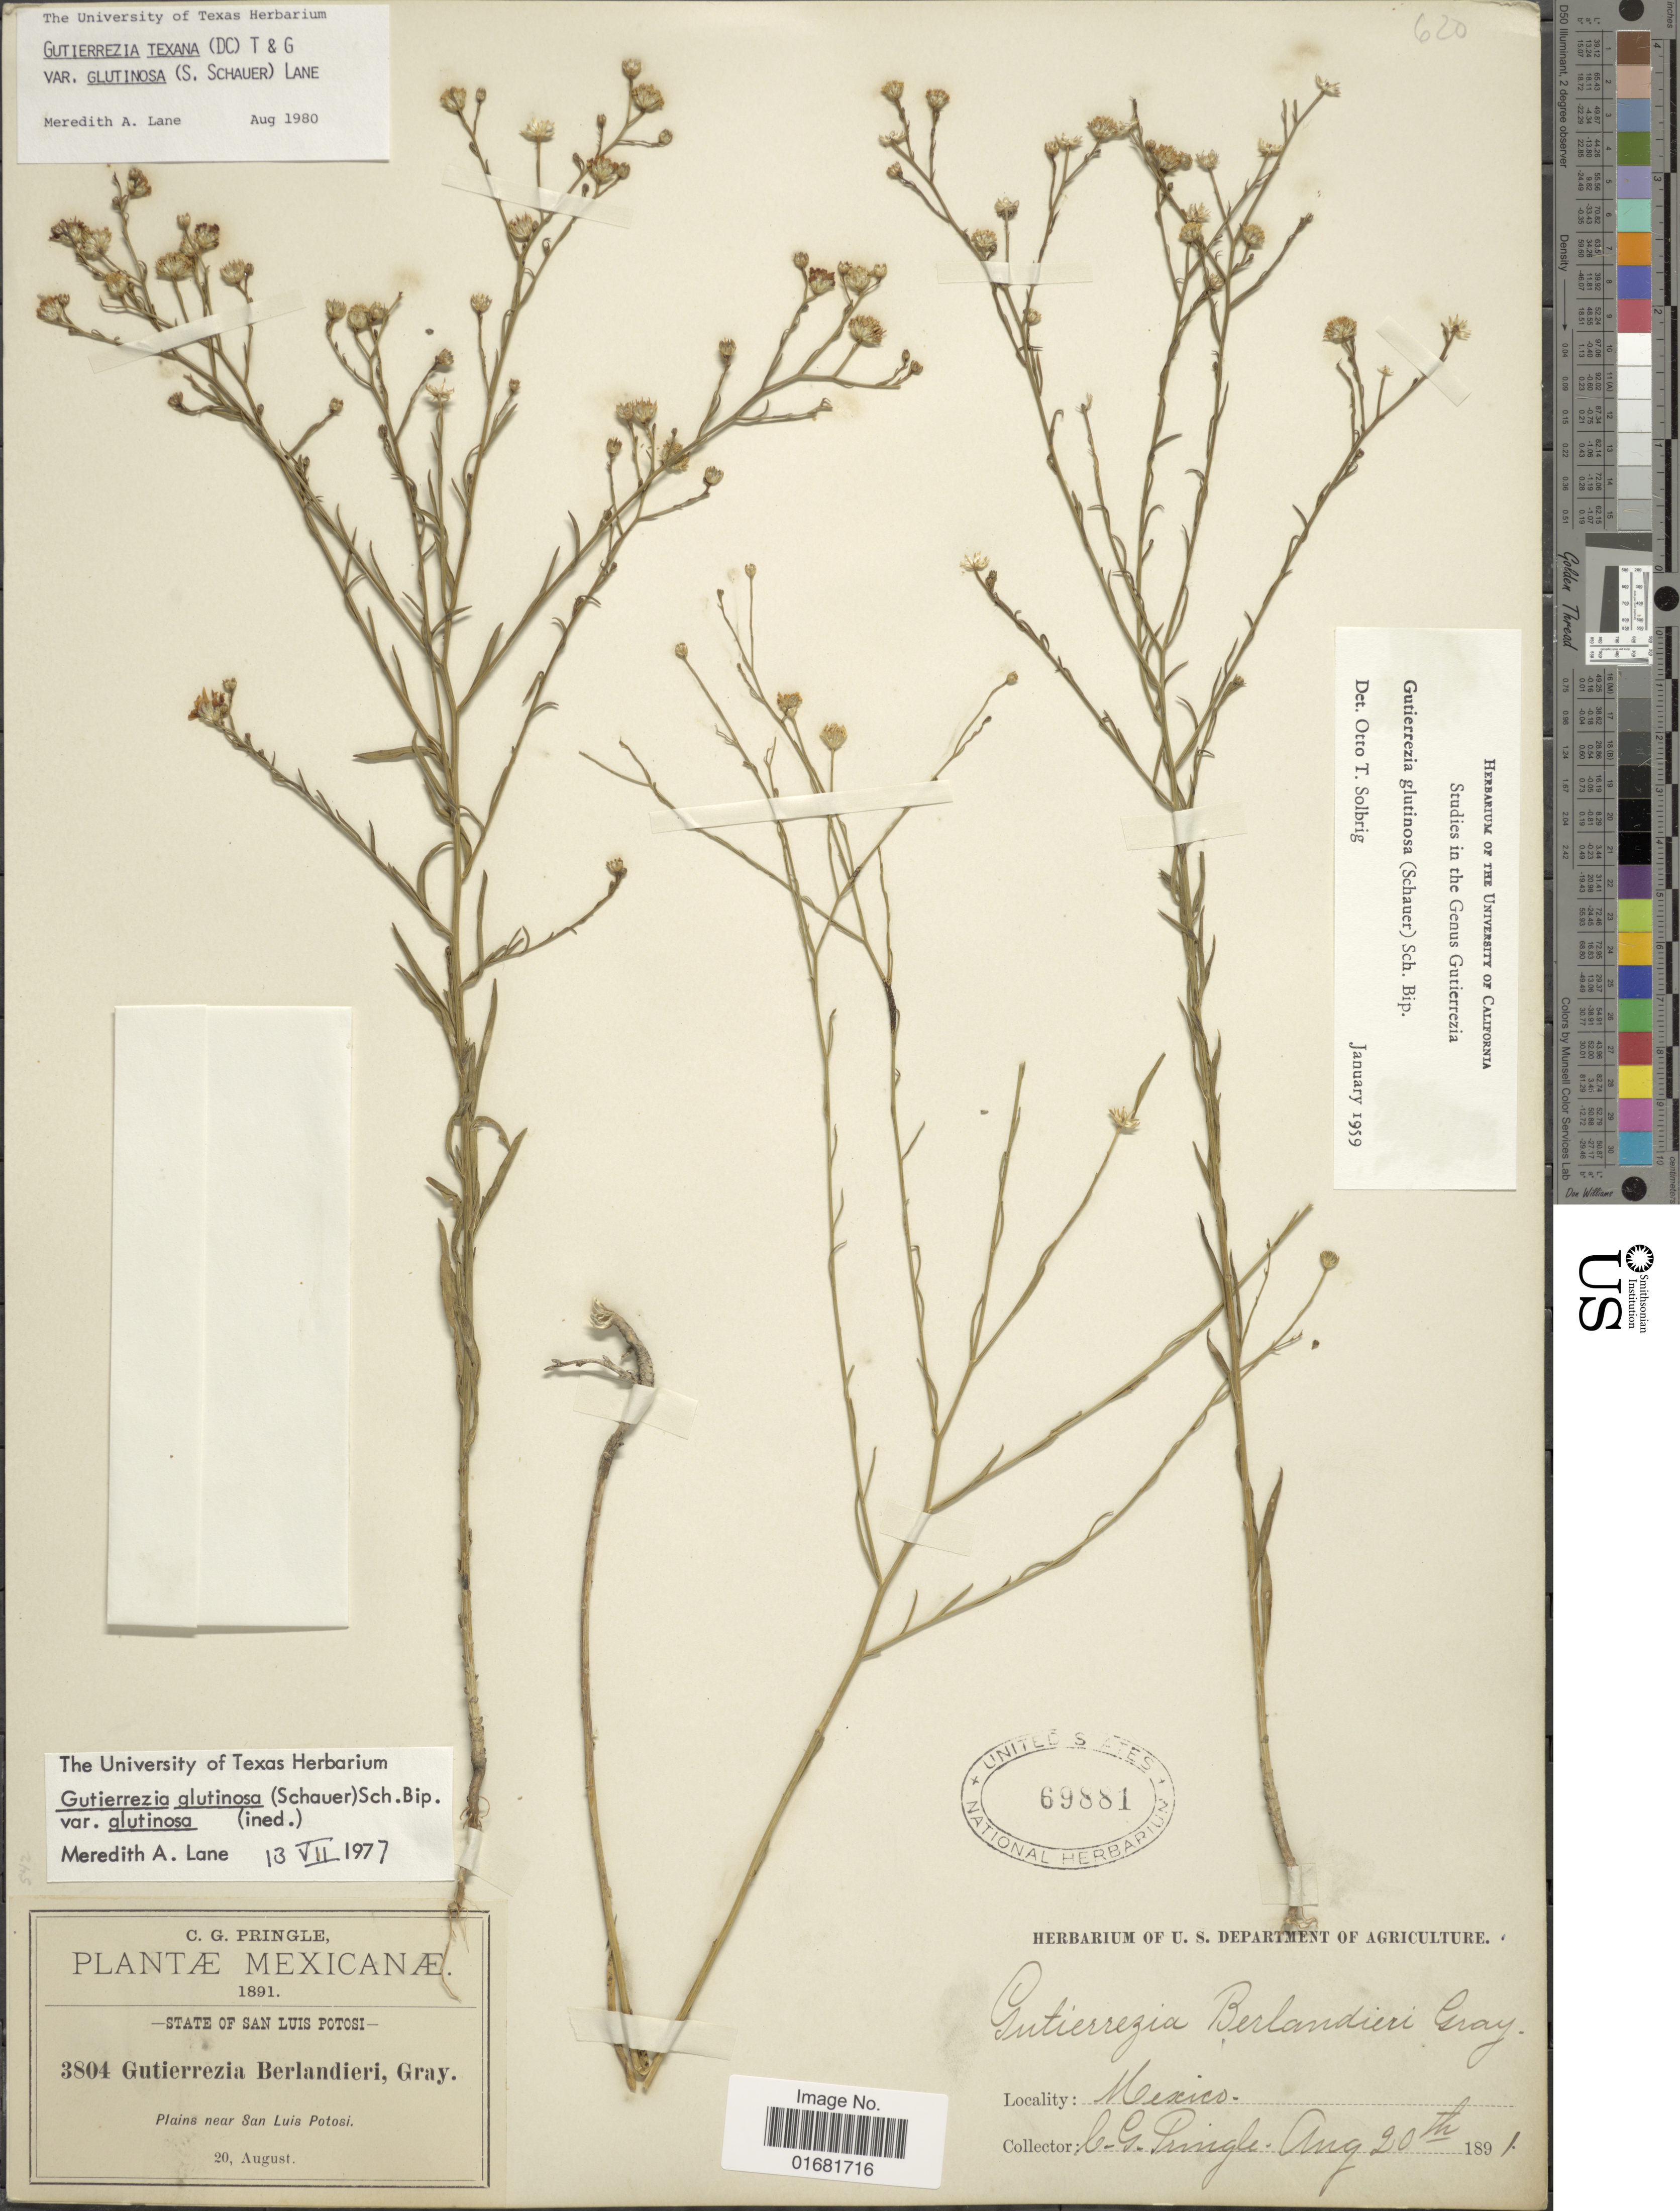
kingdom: Plantae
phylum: Tracheophyta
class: Magnoliopsida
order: Asterales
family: Asteraceae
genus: Gutierrezia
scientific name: Gutierrezia texana var. glutinosa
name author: (S. Schauer) M.A. Lane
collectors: C. G. Pringle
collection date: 1891-08-20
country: Mexico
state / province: San Luis Potosí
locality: Near San Luis Potosi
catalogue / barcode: US 69881